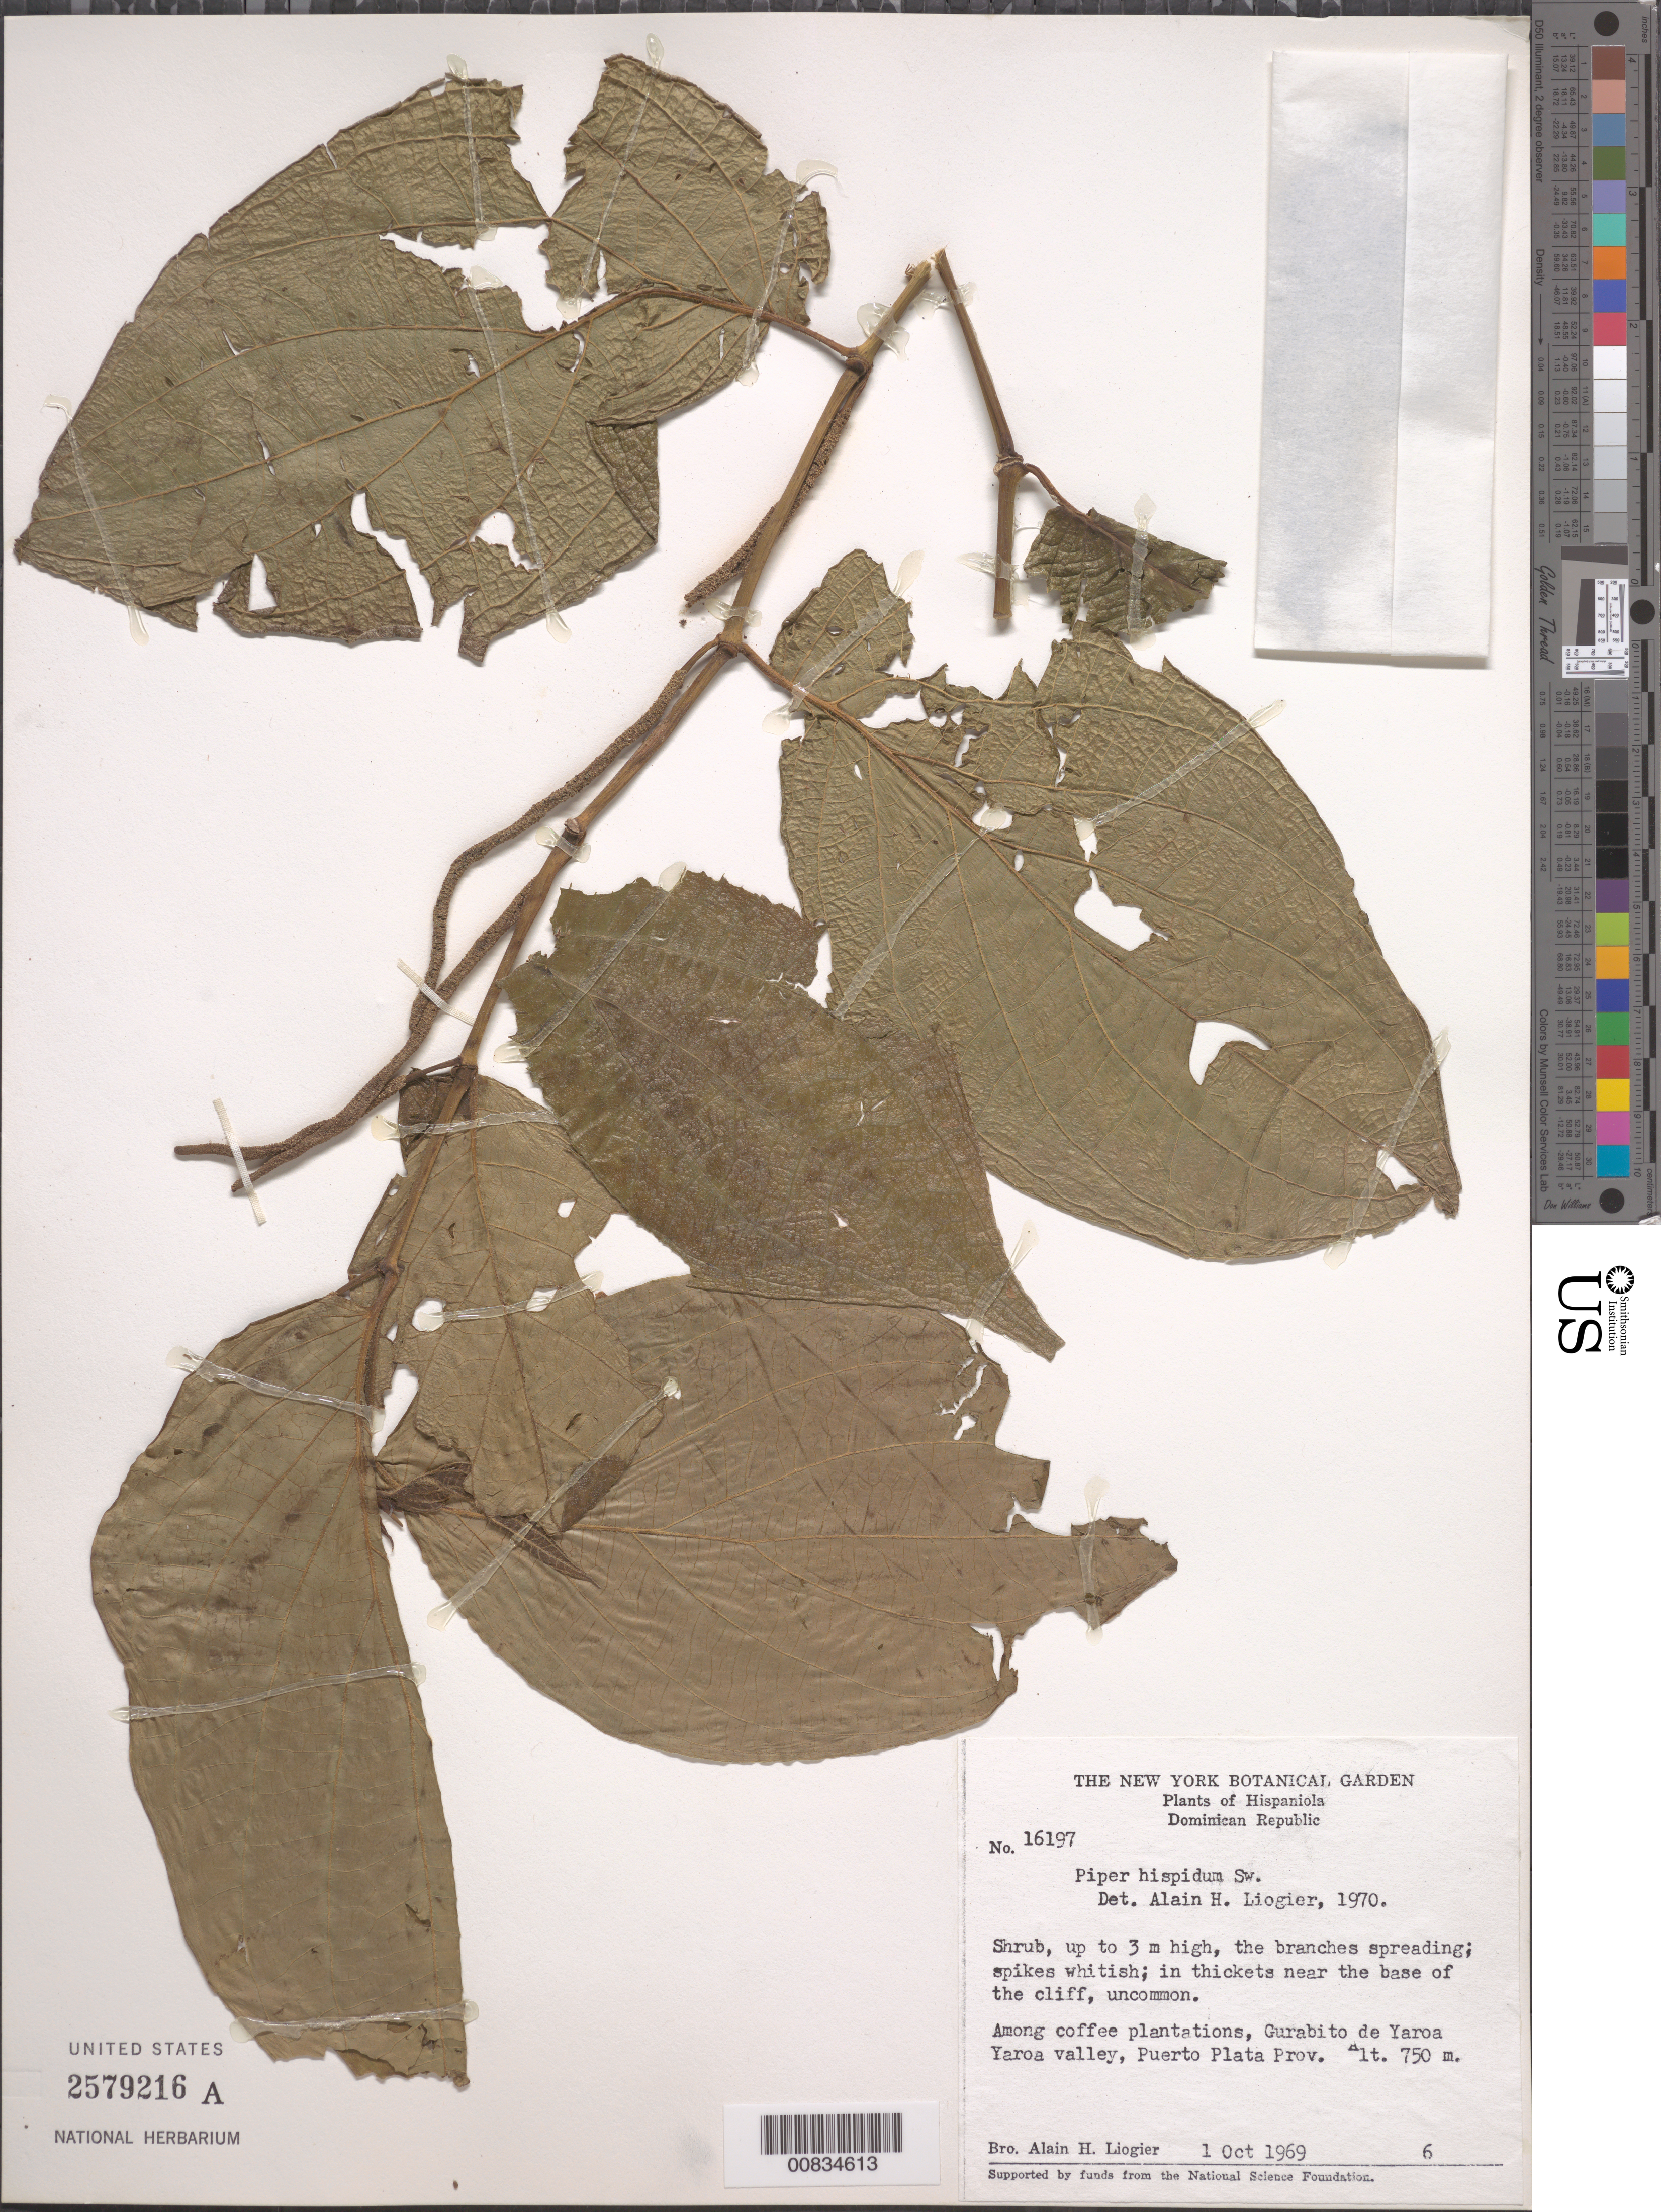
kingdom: Plantae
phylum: Tracheophyta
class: Magnoliopsida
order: Piperales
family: Piperaceae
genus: Piper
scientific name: Piper hispidum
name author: Sw.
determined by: Liogier, Alain H.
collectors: A. H. Liogier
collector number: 16197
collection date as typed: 01 Oct 1969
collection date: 1969-10-01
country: Dominican Republic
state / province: Puerto Plata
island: Hispaniola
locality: Guarabito de Yaroa. Yaroa Valley.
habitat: Among coffe plantations. In shady place.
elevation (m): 750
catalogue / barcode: US 2579216A